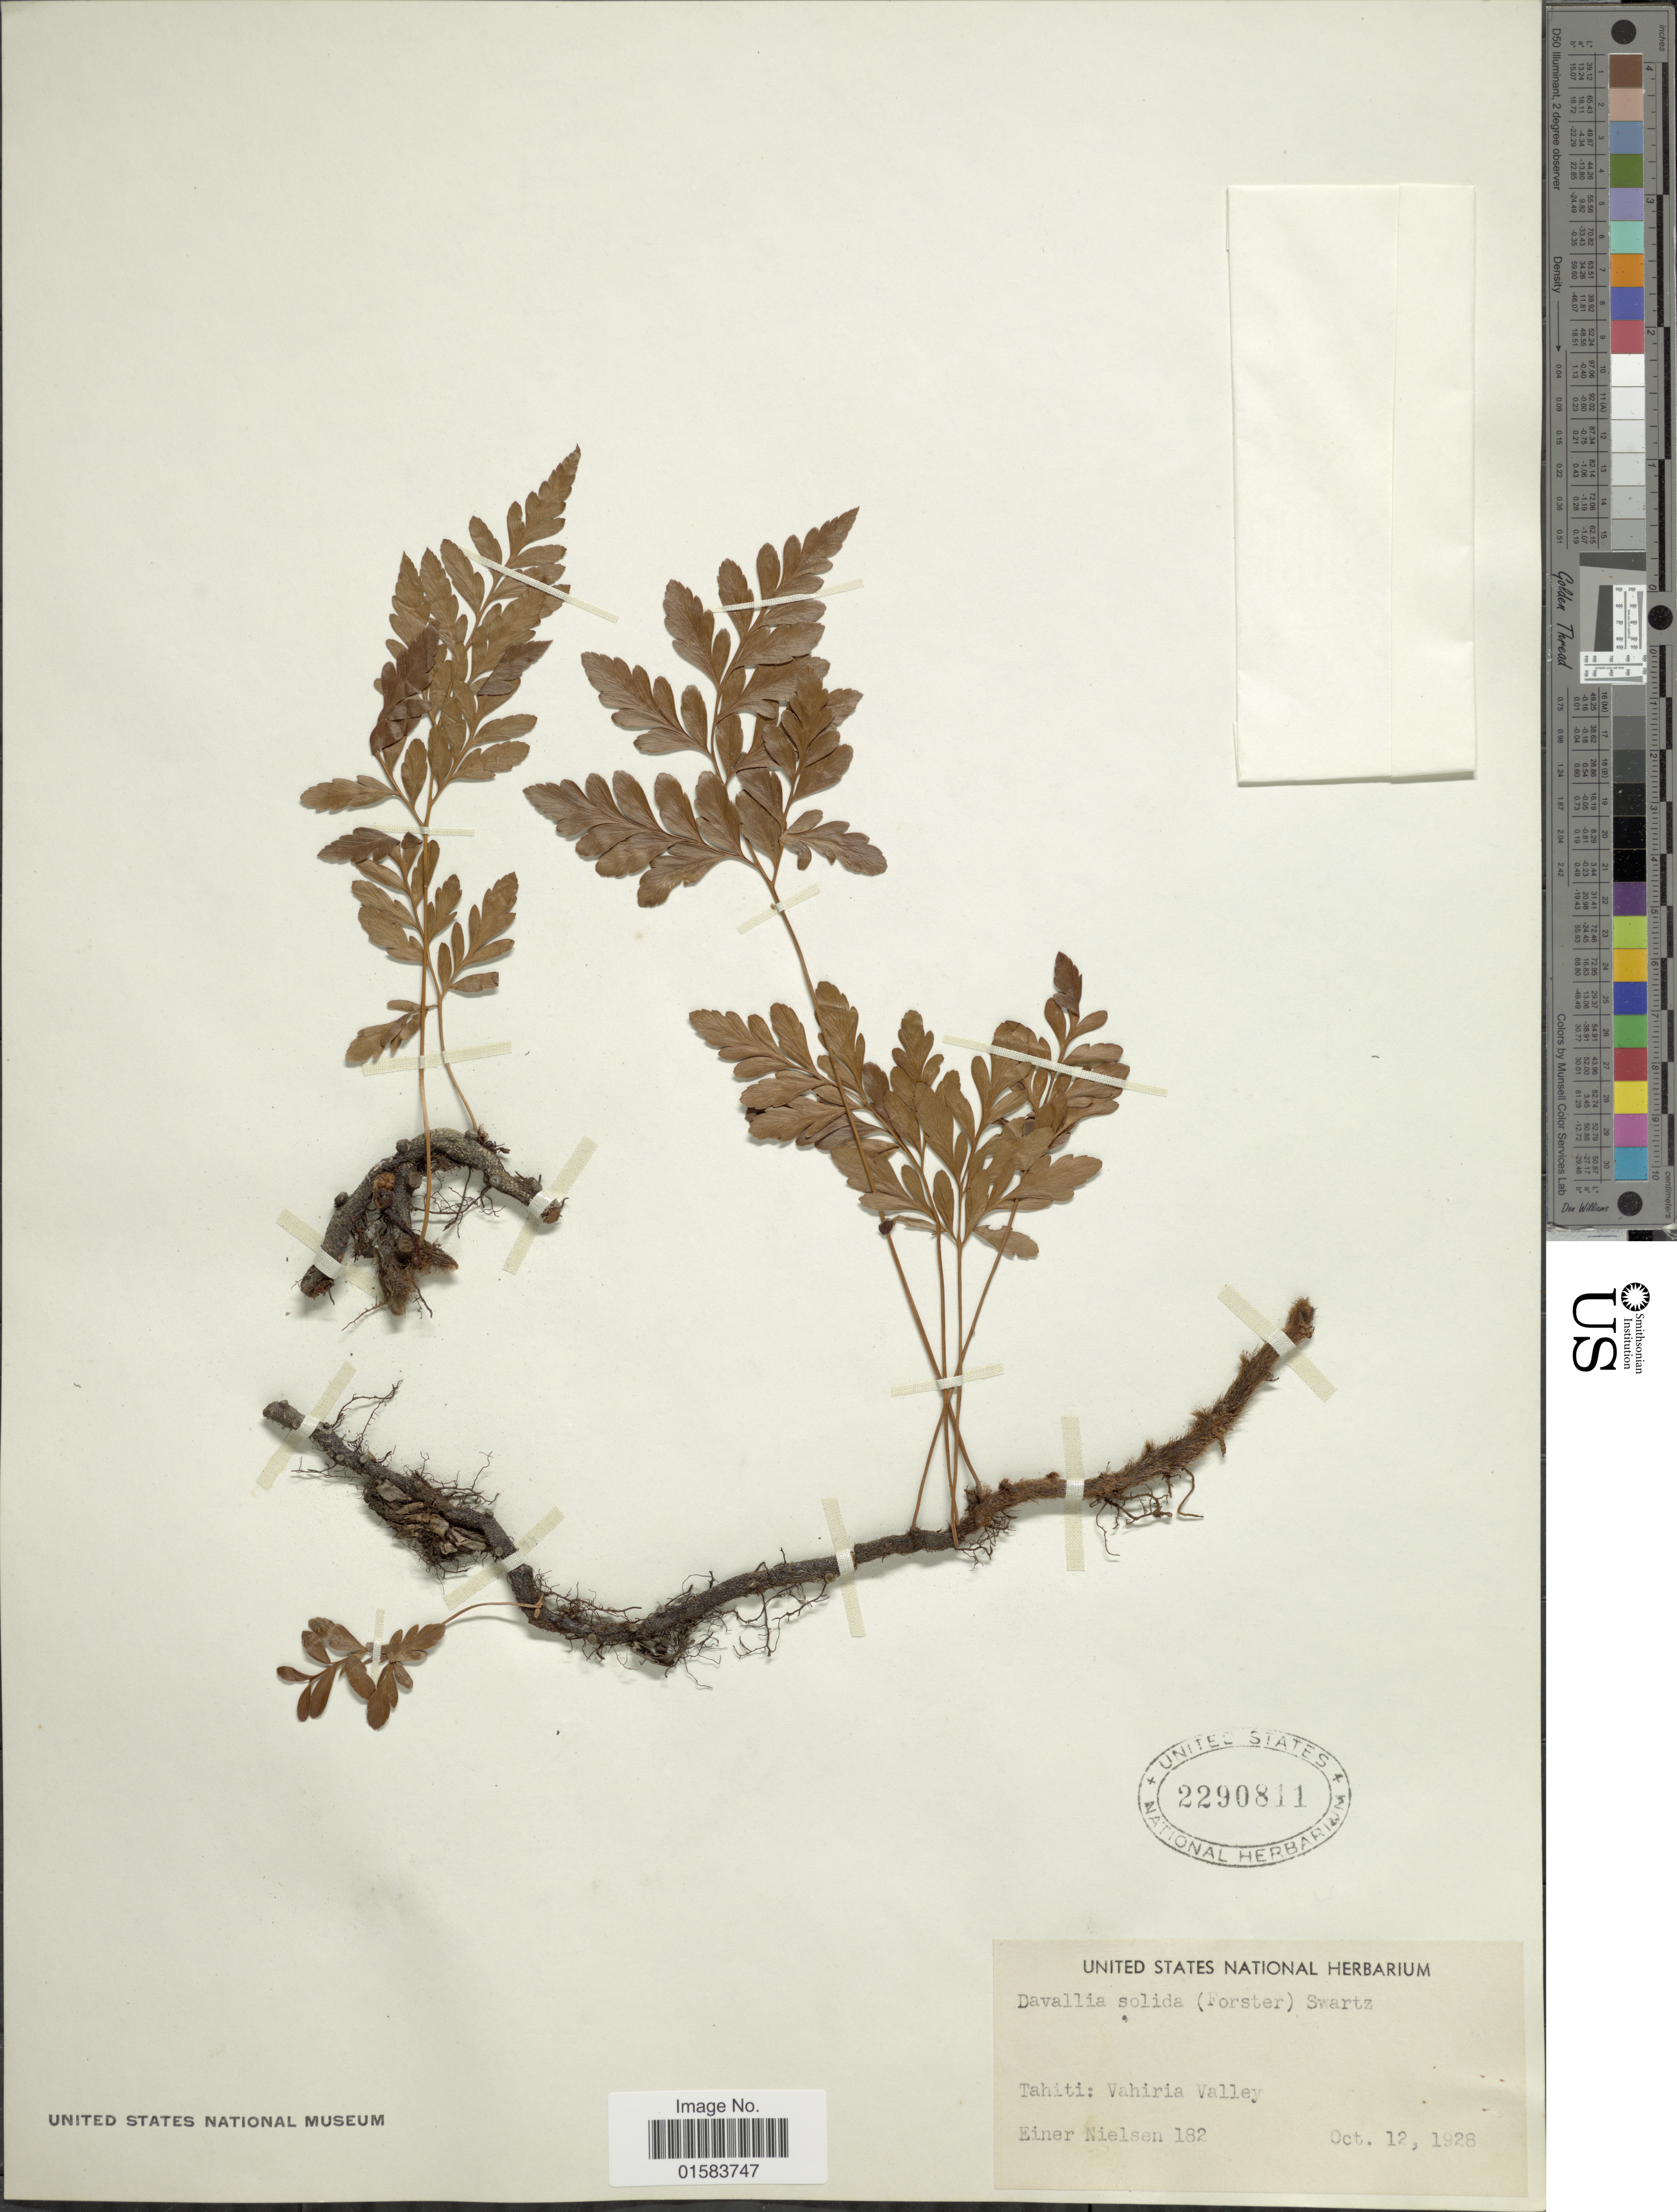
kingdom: Plantae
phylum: Tracheophyta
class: Polypodiopsida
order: Polypodiales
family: Davalliaceae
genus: Davallia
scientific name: Davallia solida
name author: (G. Forst.) Sw.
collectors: E. Nielsen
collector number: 182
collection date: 1928-10-12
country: French Polynesia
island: Tahiti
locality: Tahiti: Vahiria Valley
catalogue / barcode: US 2290811